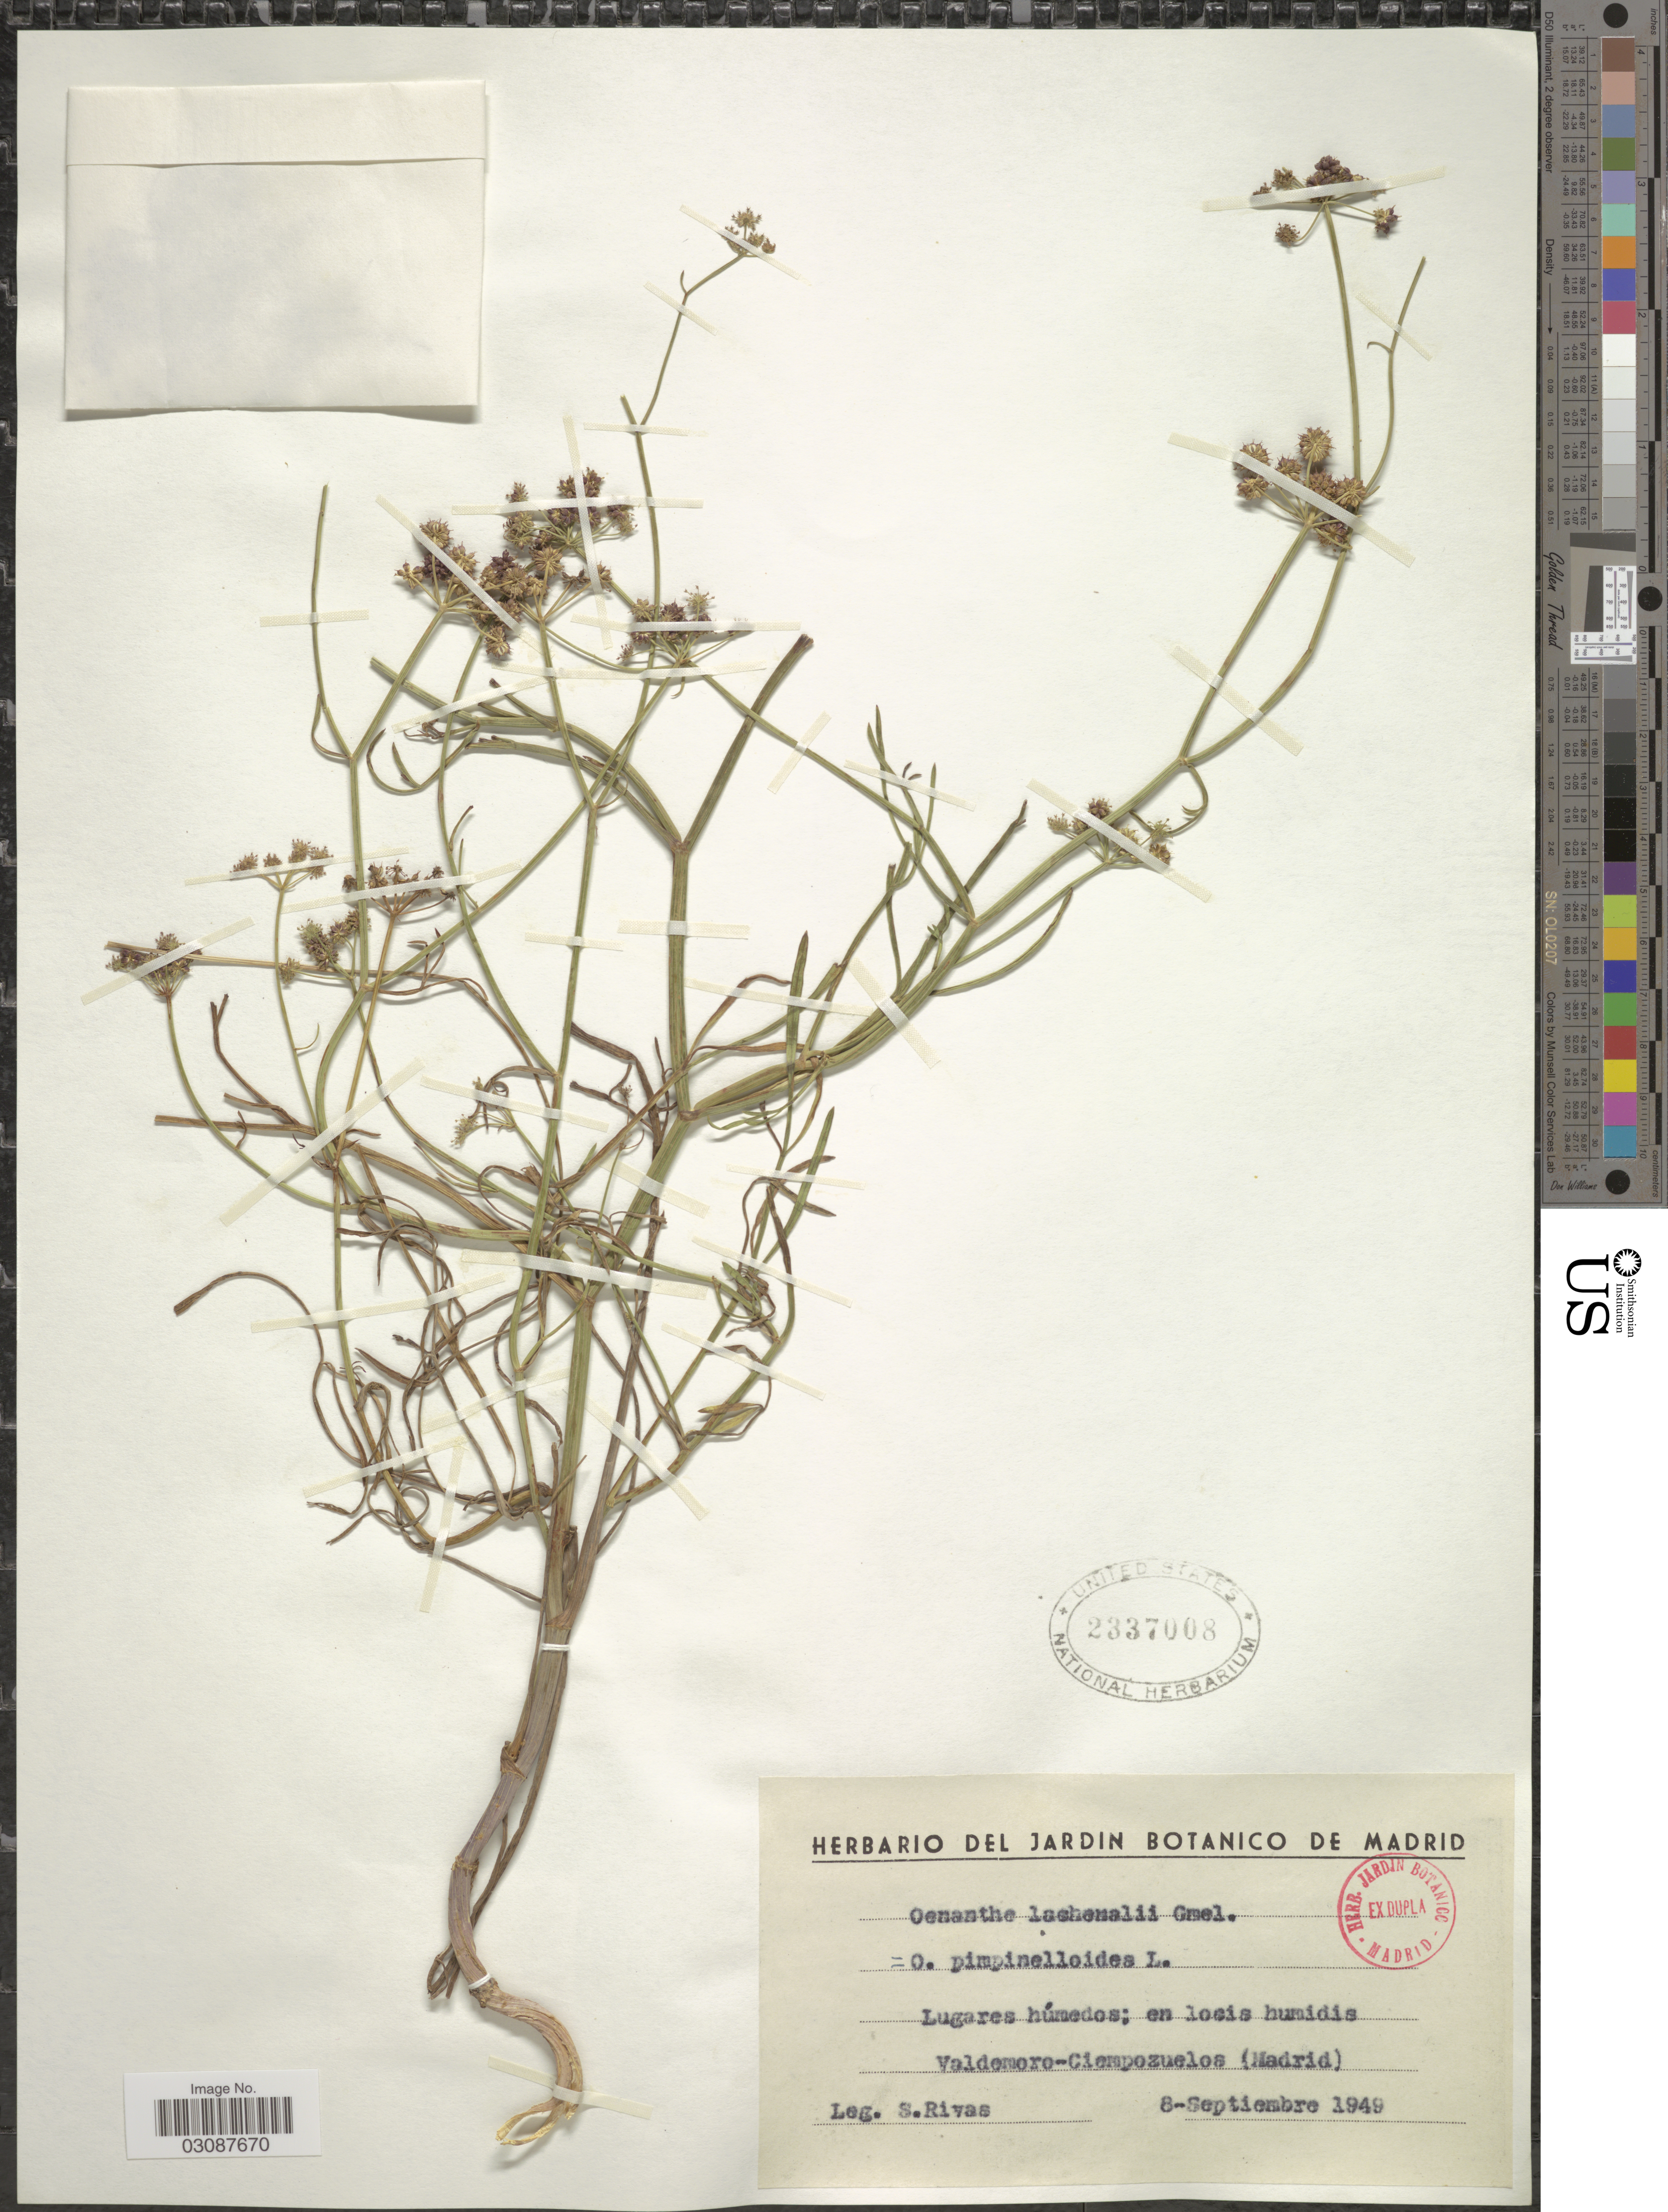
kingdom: Plantae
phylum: Tracheophyta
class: Magnoliopsida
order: Apiales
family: Apiaceae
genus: Oenanthe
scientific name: Oenanthe lachenalii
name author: C.C. Gmel.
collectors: S. Rivas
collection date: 1949-09-08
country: Spain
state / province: Madrid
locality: Lugares húmedos: en locis humidis Valdemoro-Ciempezuelos (Madrid).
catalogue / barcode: US 2337008